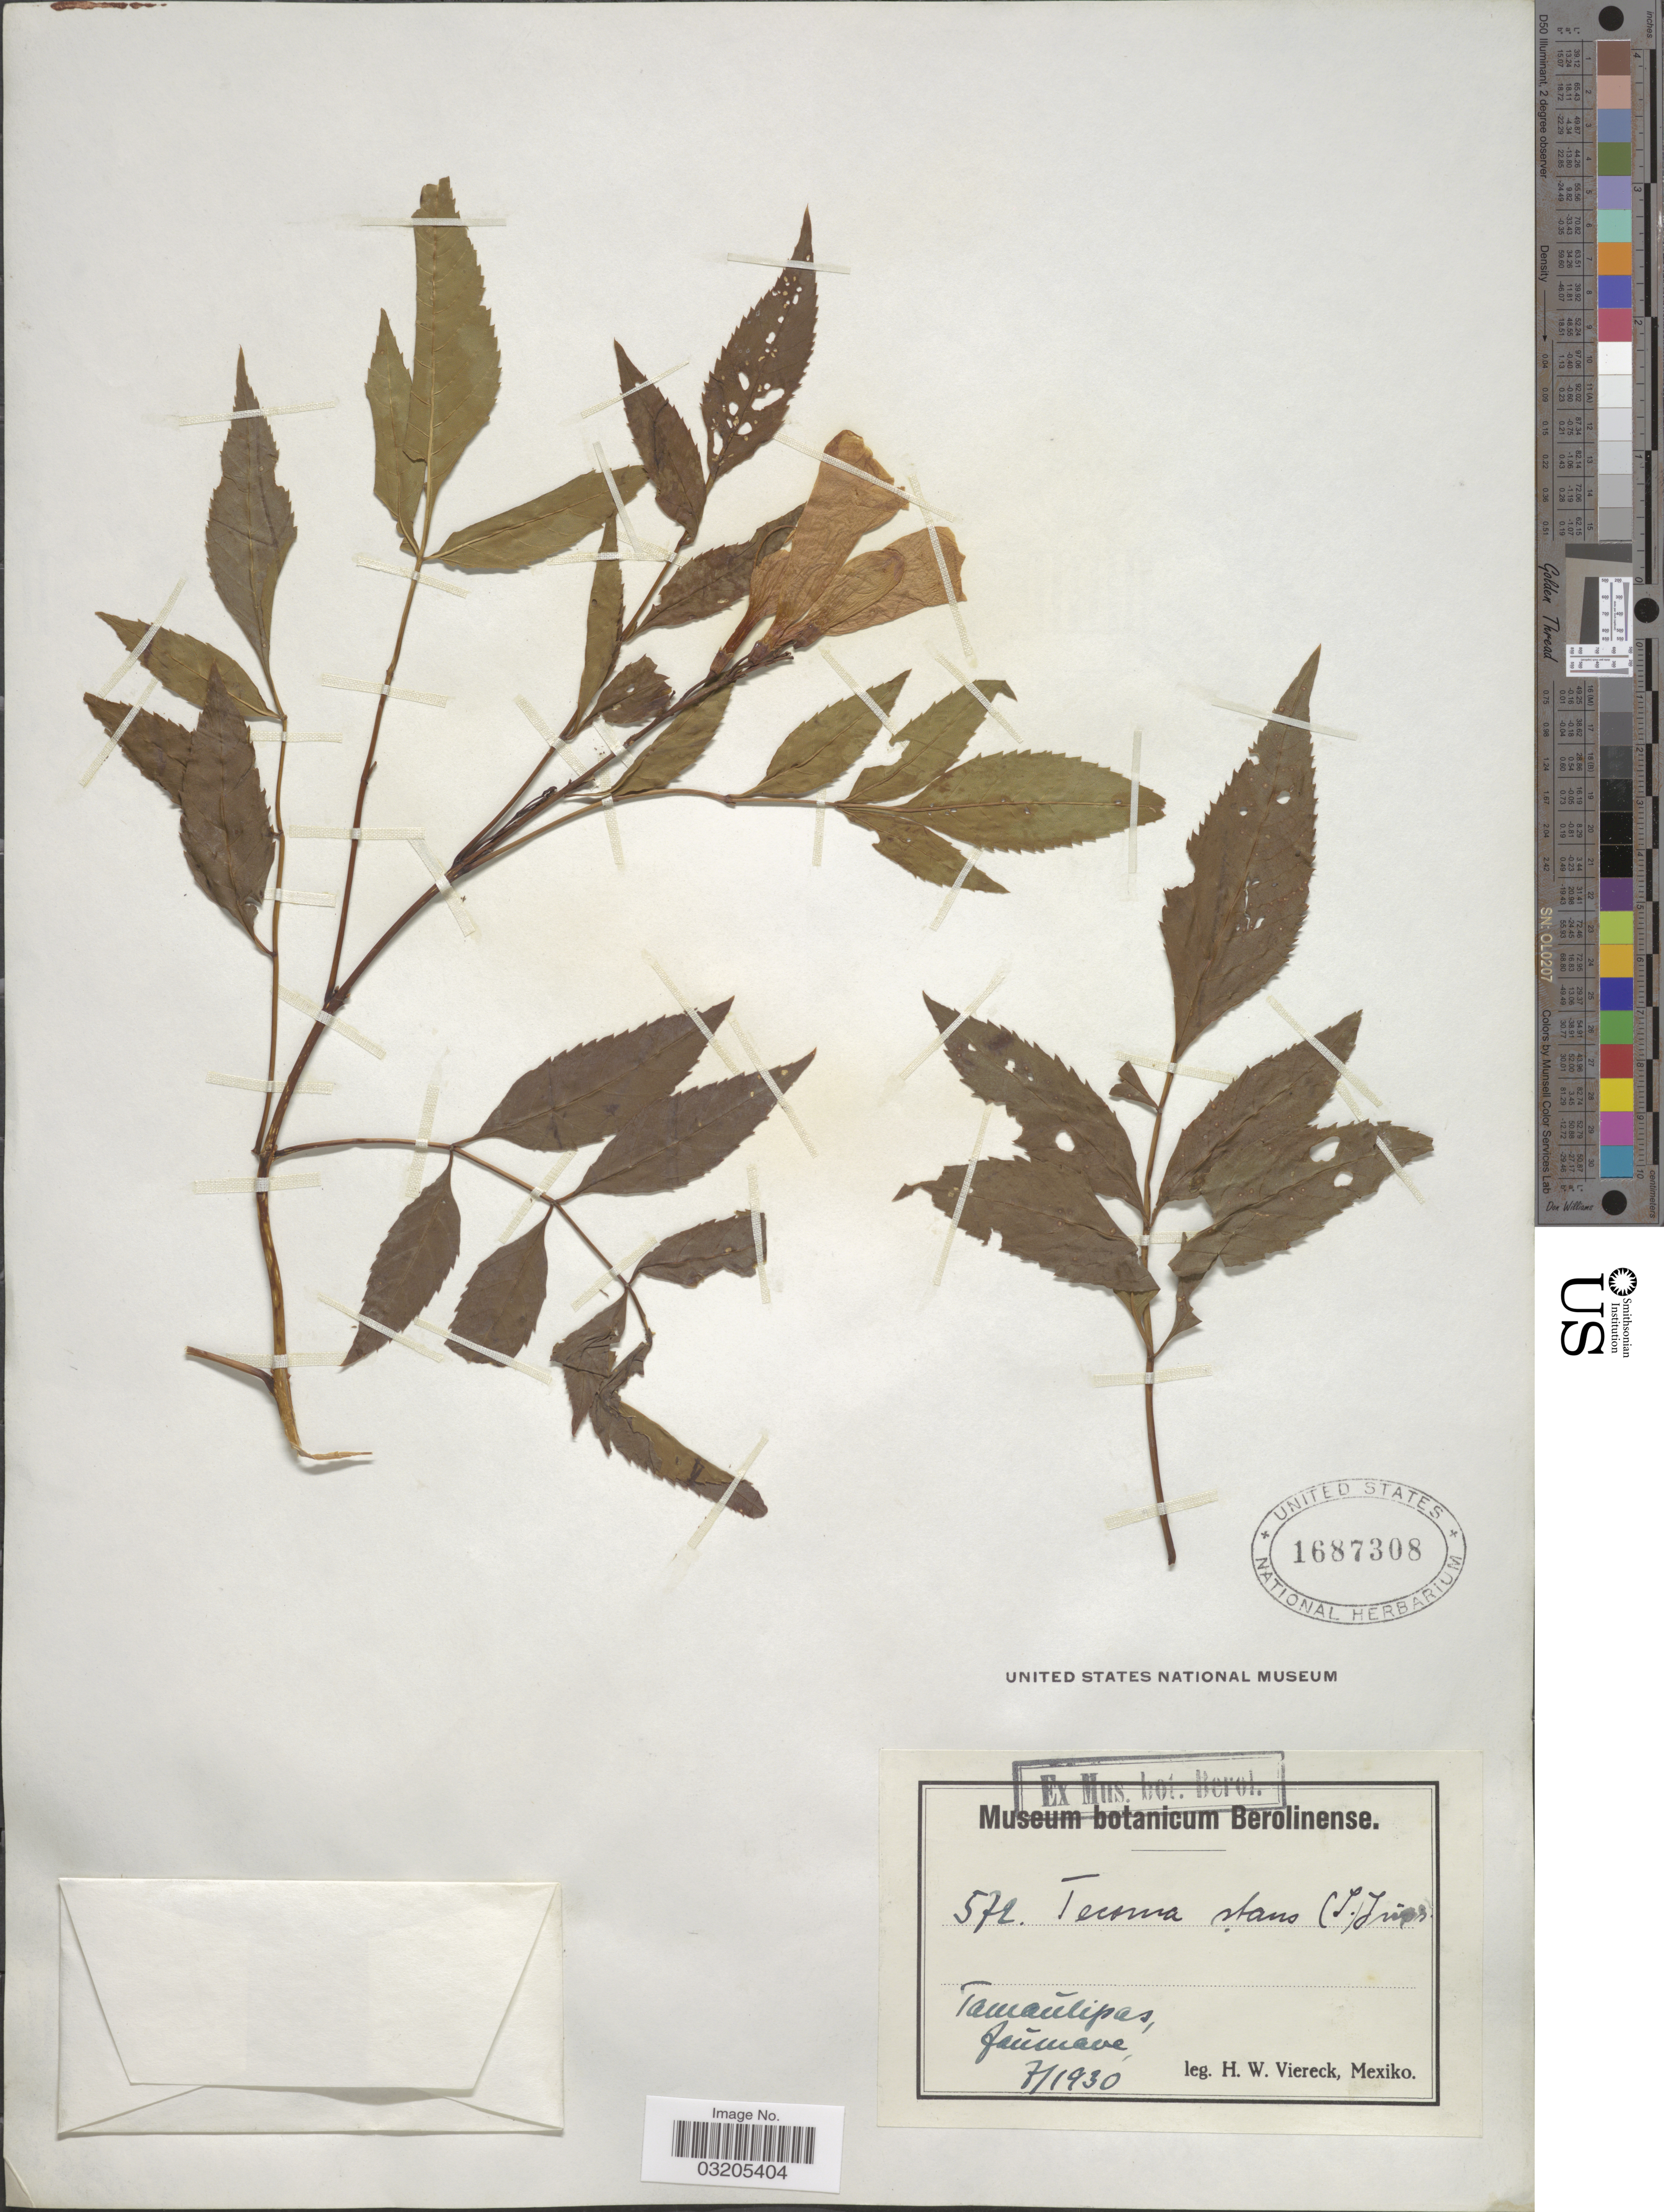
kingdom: Plantae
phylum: Tracheophyta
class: Magnoliopsida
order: Lamiales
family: Bignoniaceae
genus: Tecoma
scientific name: Tecoma stans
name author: (L.) Juss. ex Kunth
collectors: H. W. Viereck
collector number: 572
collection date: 1930-07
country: Mexico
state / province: Tamaulipas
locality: Jaumave.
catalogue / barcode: US 1687308